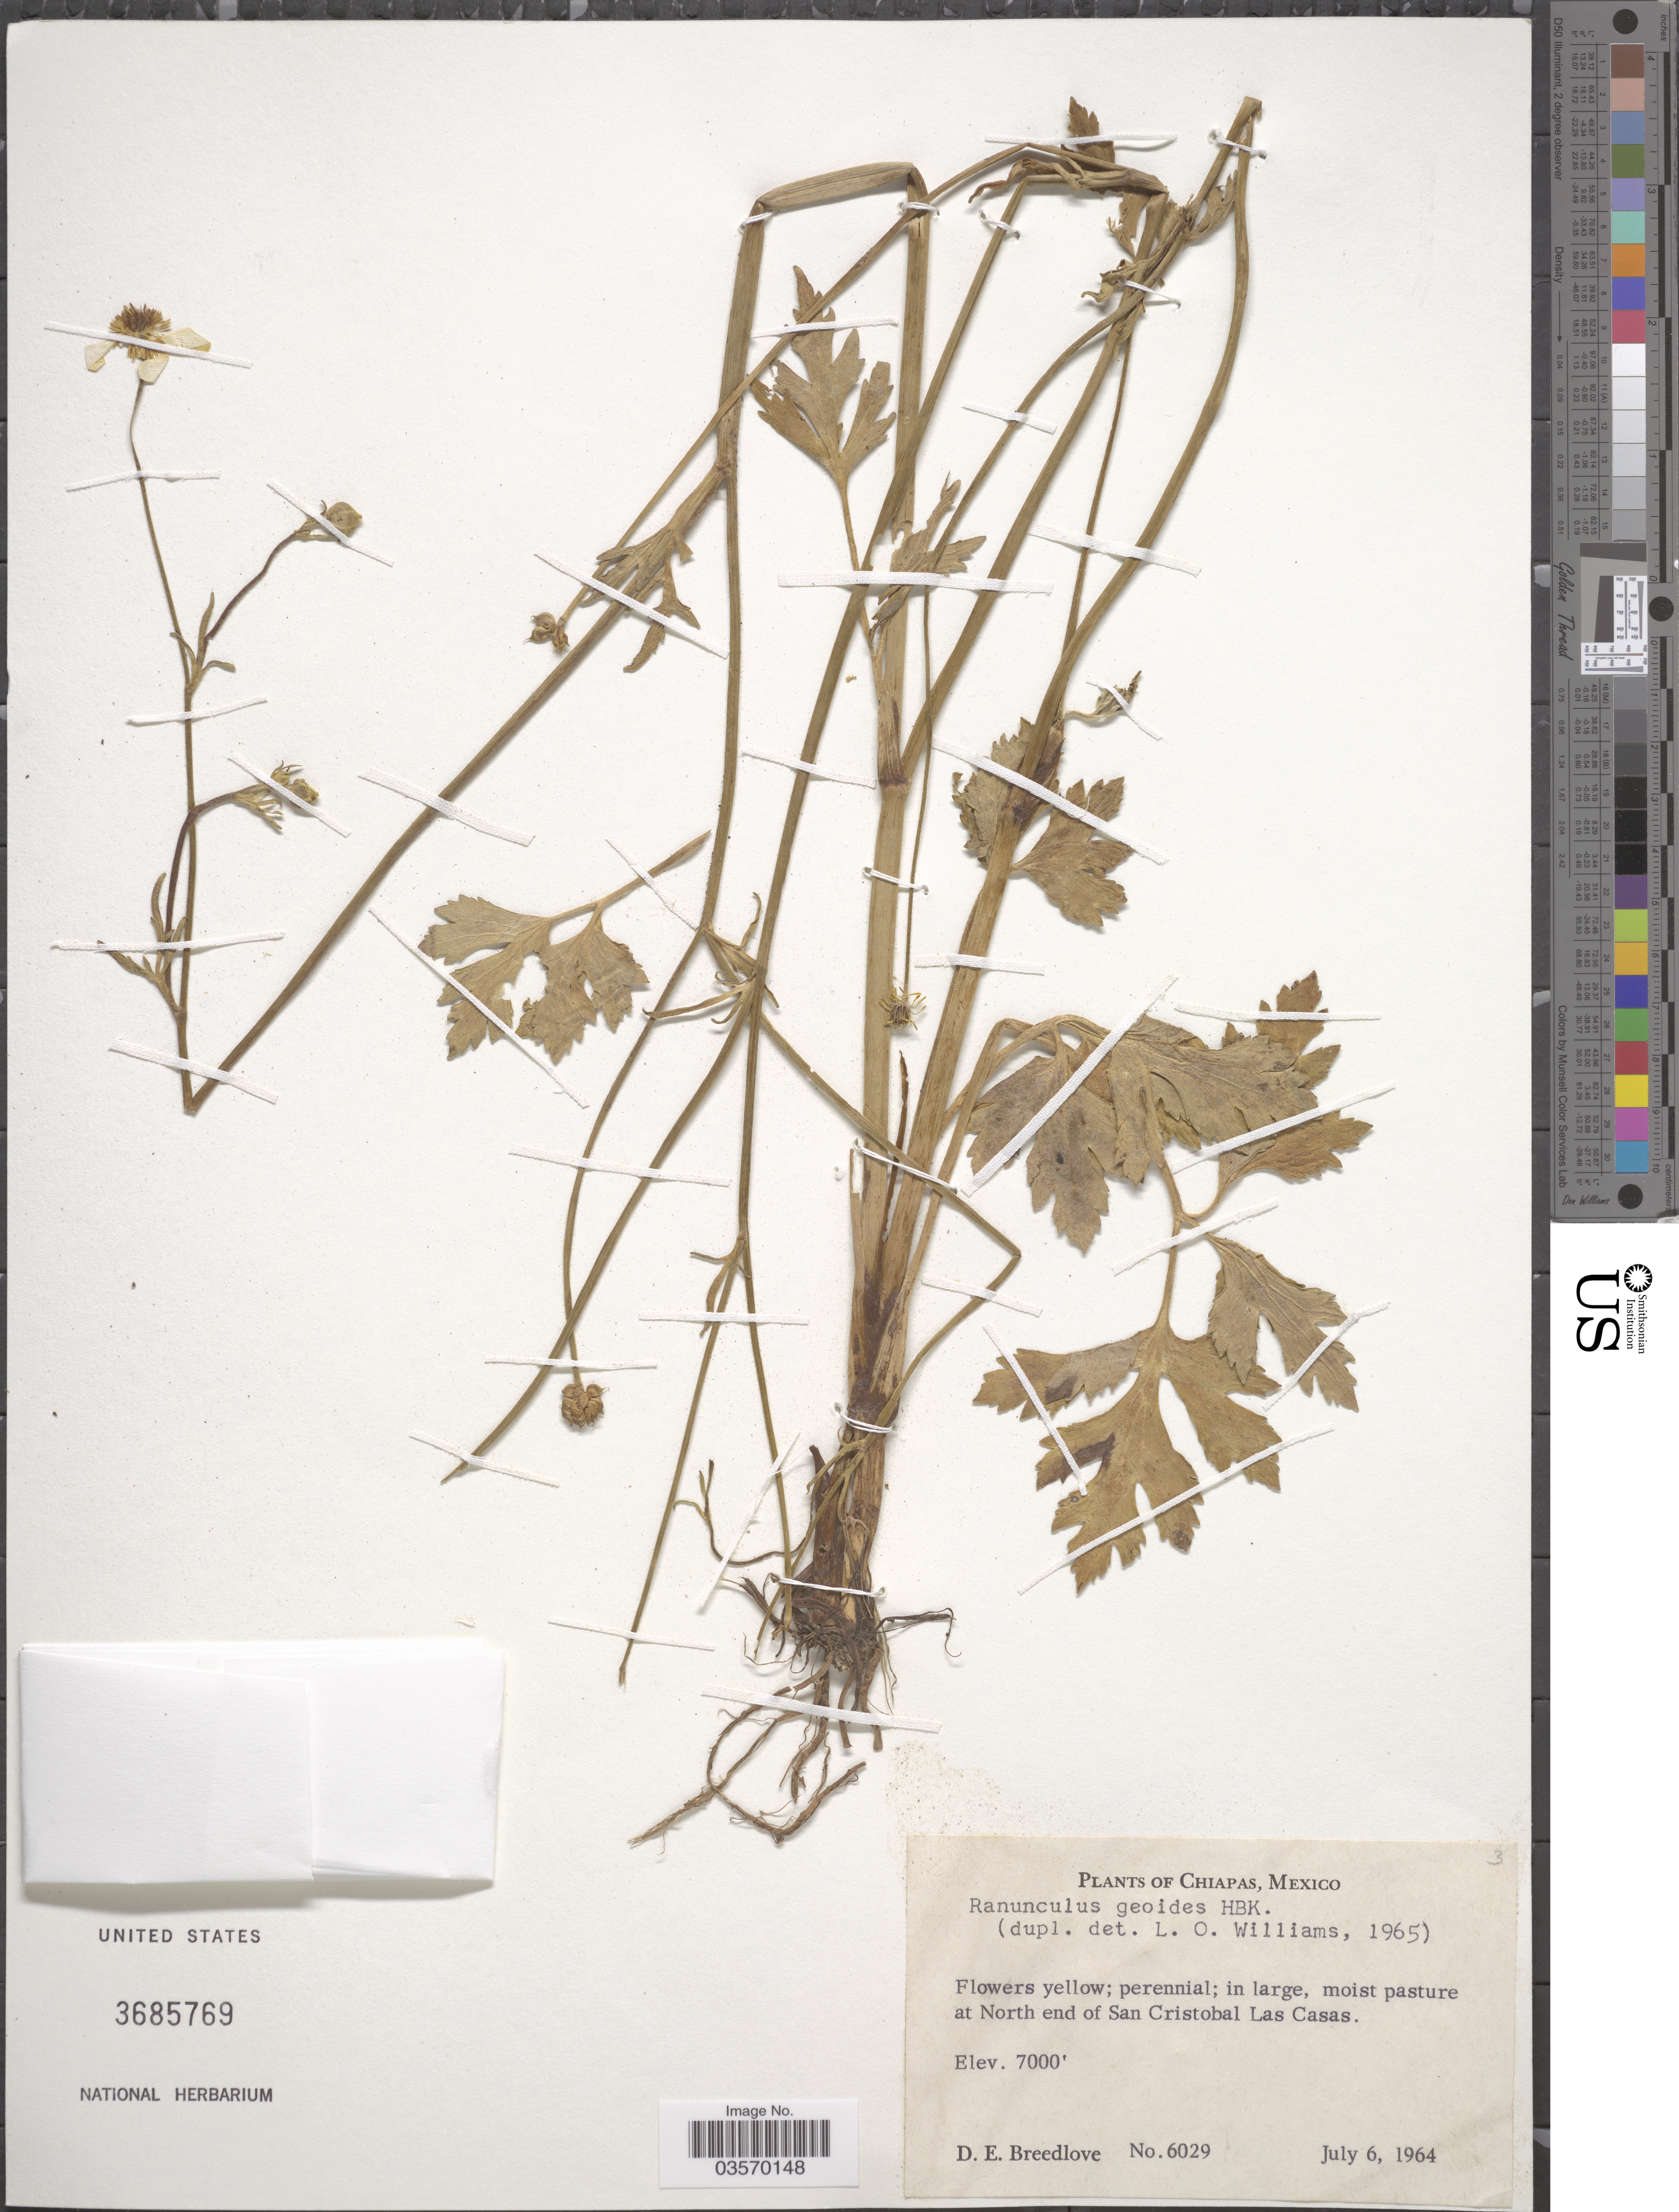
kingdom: Plantae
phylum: Tracheophyta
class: Magnoliopsida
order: Ranunculales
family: Ranunculaceae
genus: Ranunculus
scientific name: Ranunculus geoides var. geoides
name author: Kunth ex DC.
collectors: D. E. Breedlove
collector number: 6029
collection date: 1964-07-06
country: Mexico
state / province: Chiapas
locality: North end of San Cristobal Las Casas.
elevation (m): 2134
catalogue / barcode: US 3685769